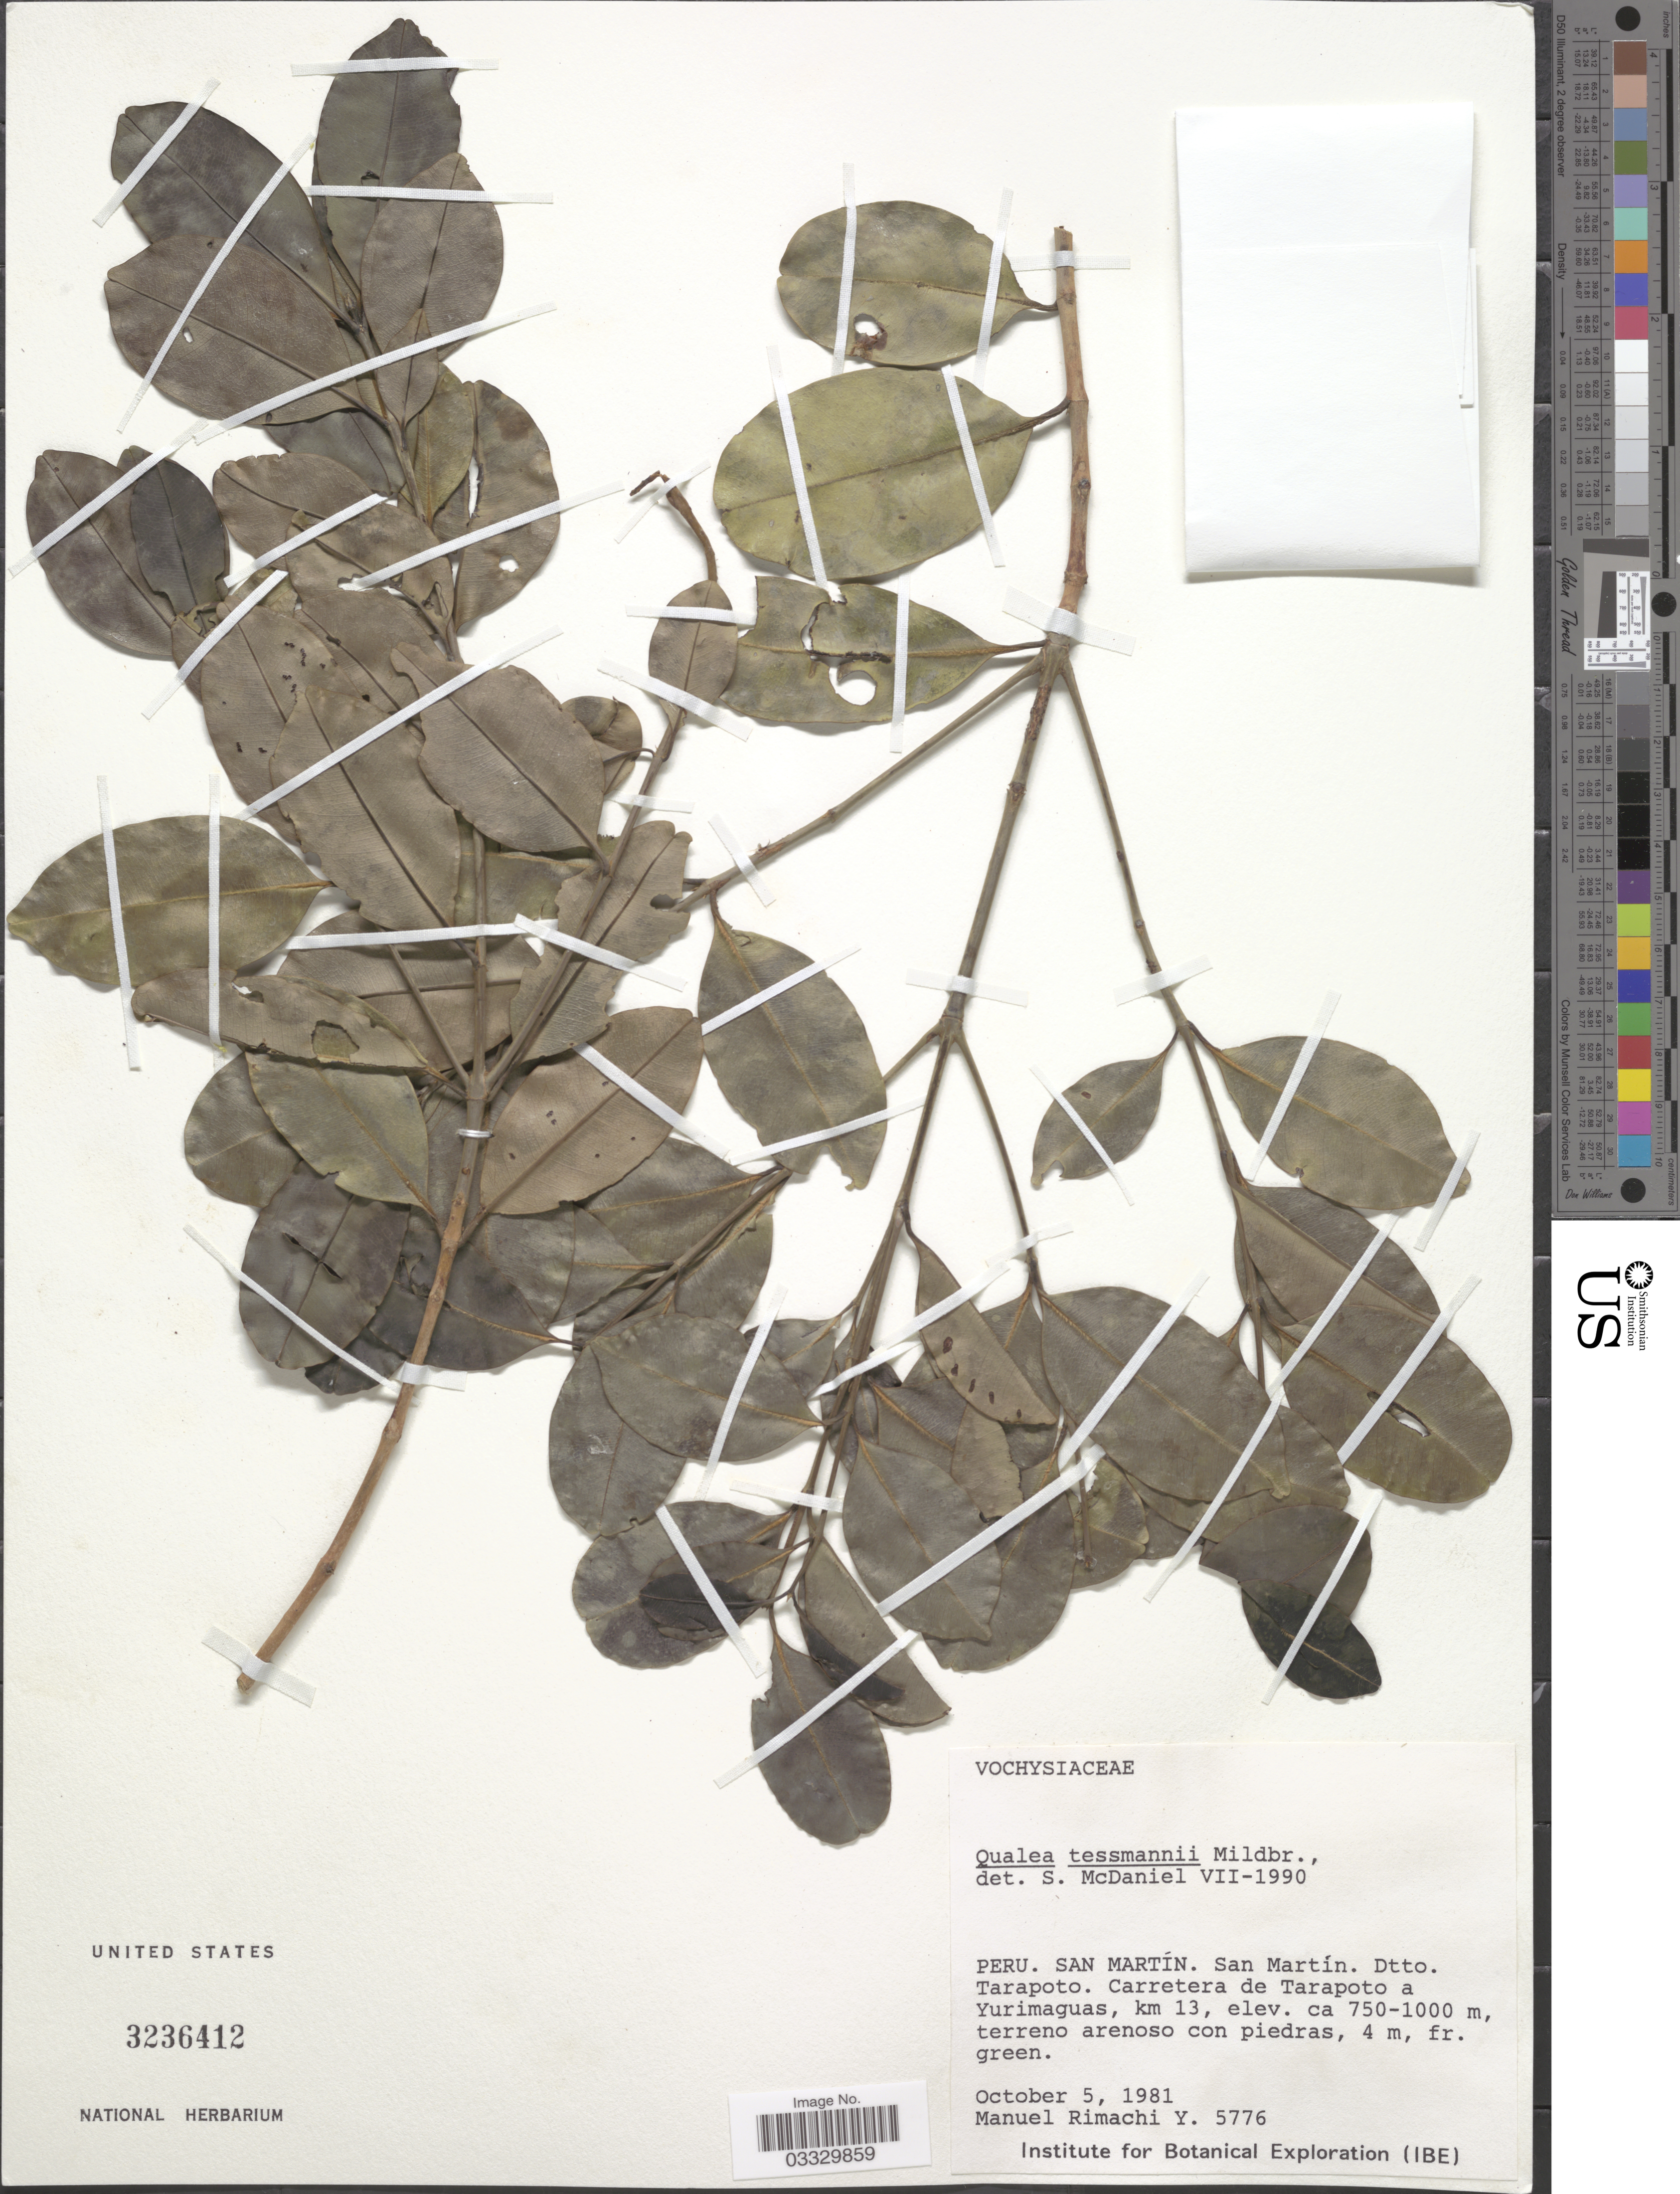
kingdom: Plantae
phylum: Tracheophyta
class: Magnoliopsida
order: Myrtales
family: Vochysiaceae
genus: Qualea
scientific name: Qualea tessmannii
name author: Mildbr.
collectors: M. Rimachi Y.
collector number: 5776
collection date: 1981-10-05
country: Peru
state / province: San Martín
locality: San Martín. Dtto. Tarapoto. Carretera de Tarapoto a Yurimaguas, km 13.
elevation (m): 750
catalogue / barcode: US 3236412